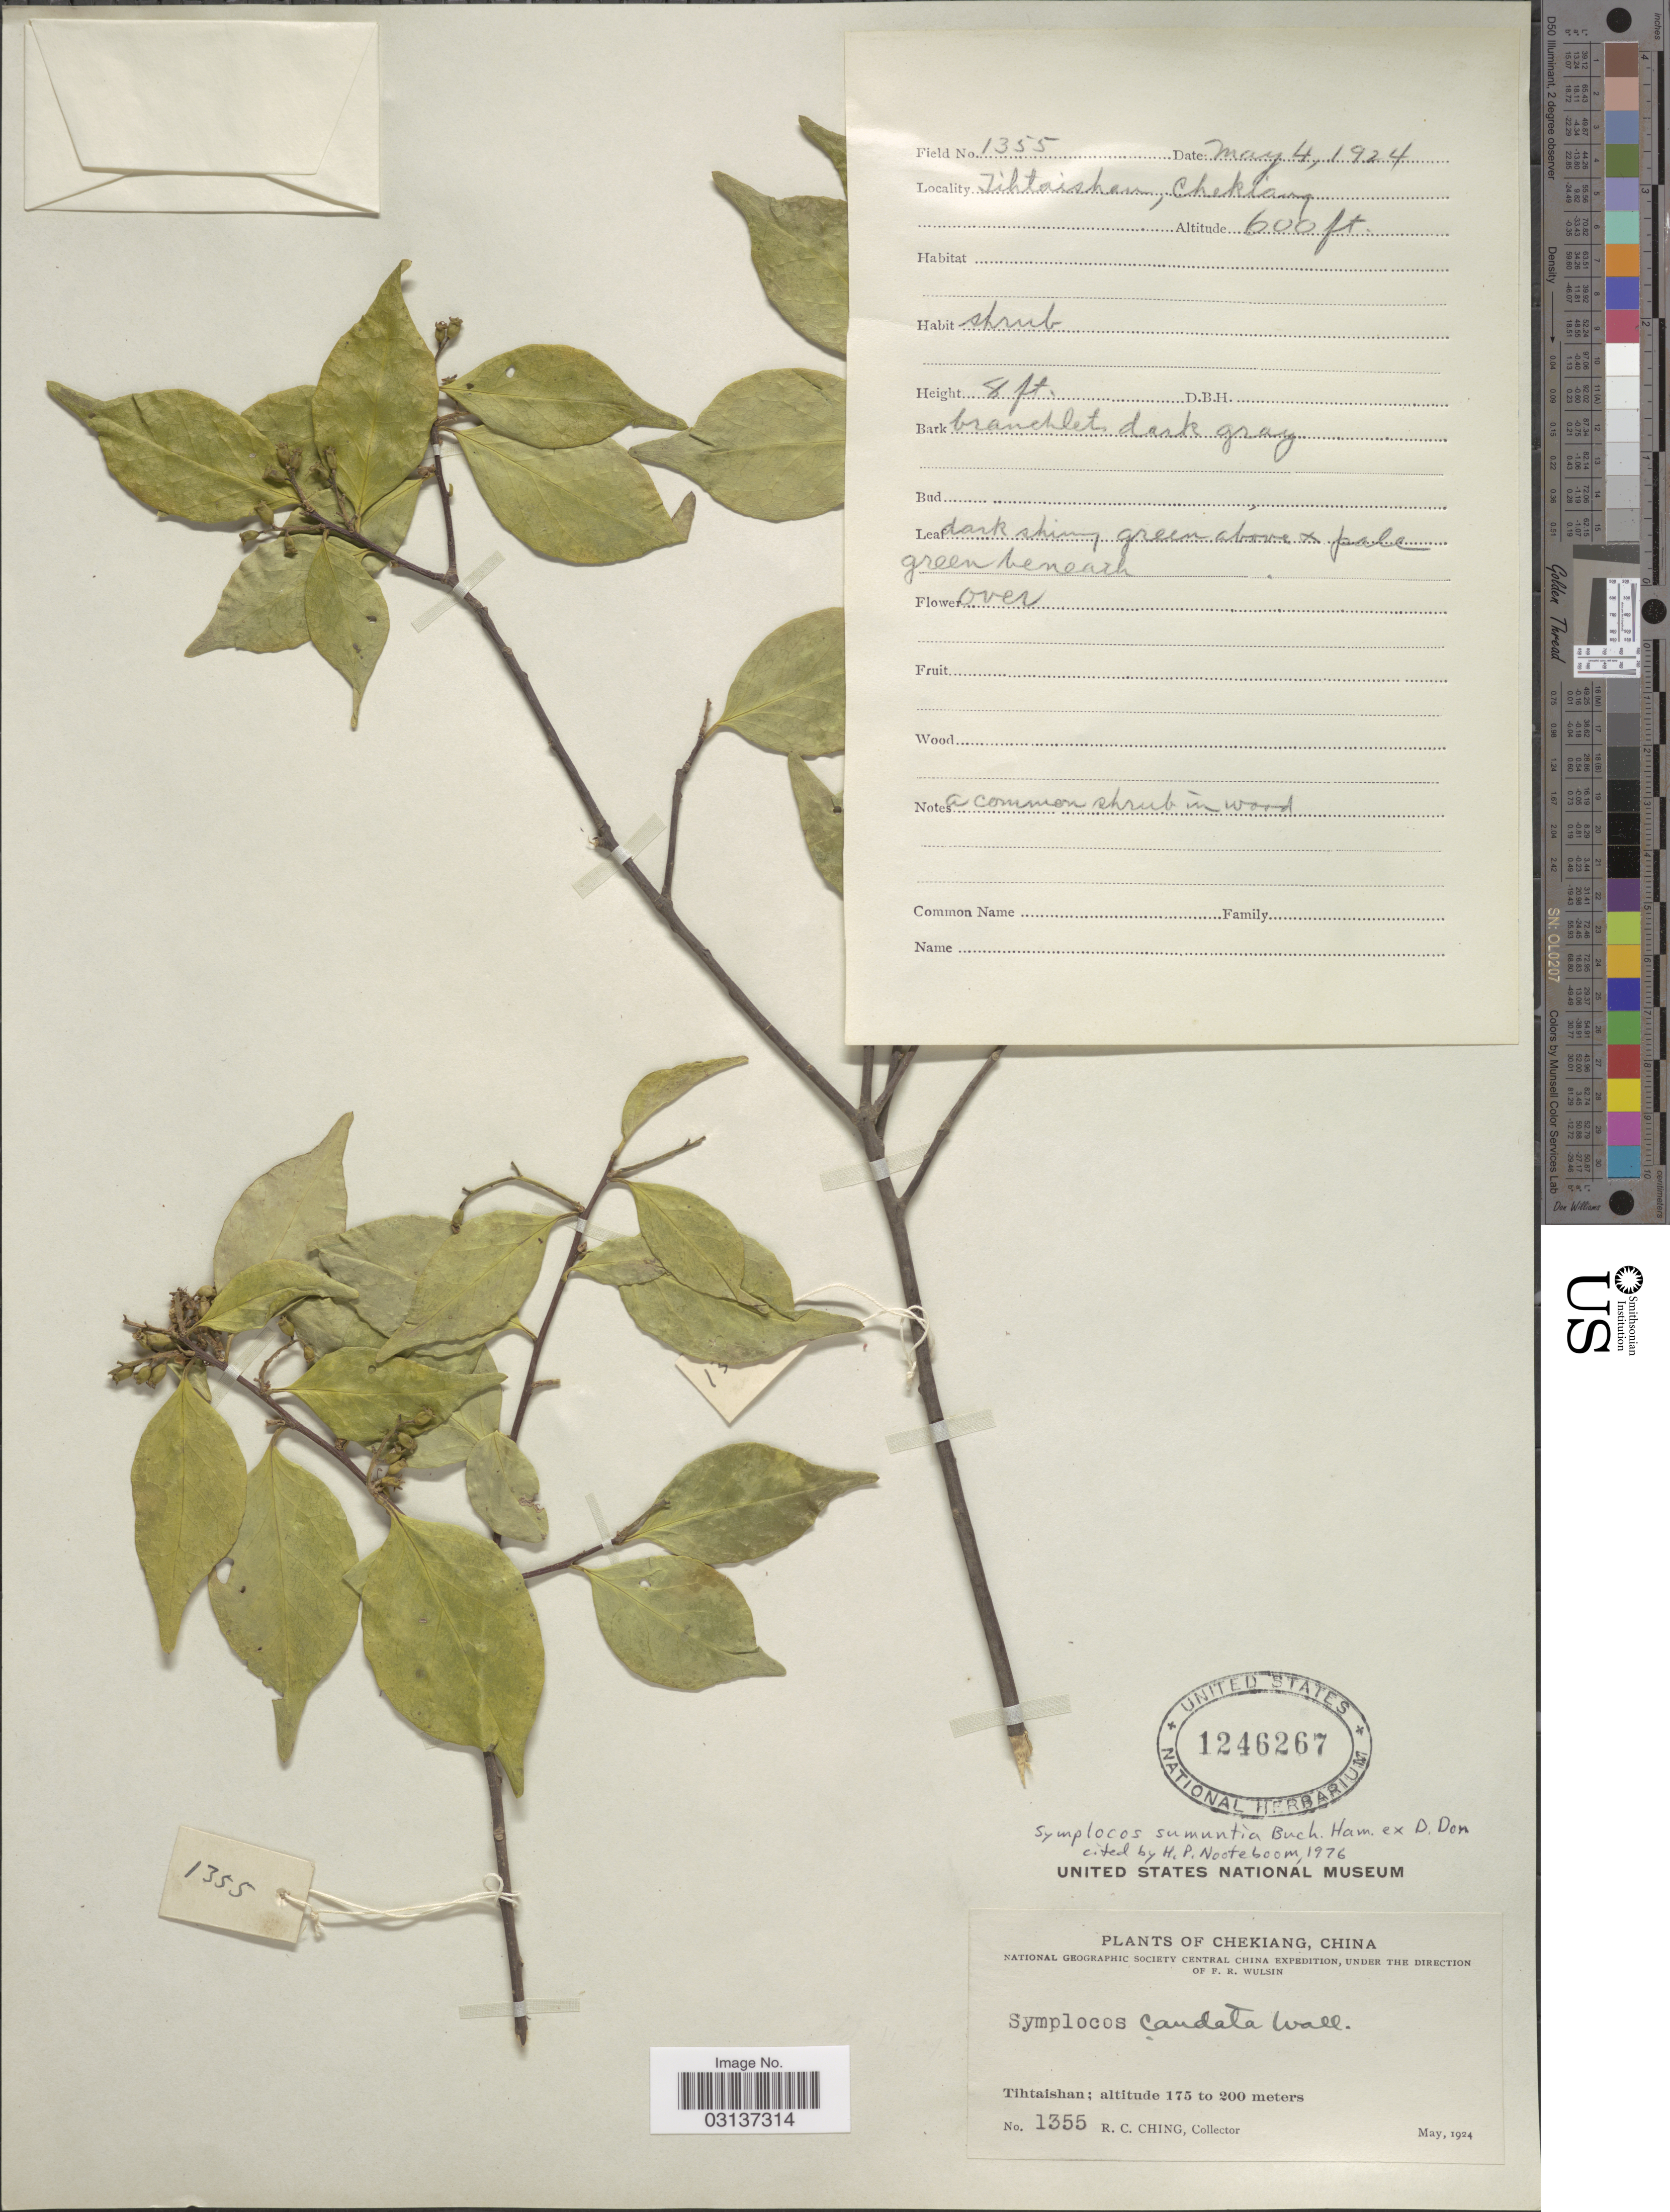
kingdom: Plantae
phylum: Tracheophyta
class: Magnoliopsida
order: Ericales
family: Symplocaceae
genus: Symplocos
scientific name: Symplocos sumuntia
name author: Buch.-Ham. ex D. Don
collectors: R. C. Ching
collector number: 1355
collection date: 1924-05-04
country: China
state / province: Zhejiang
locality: Chekiang. Tihtaishan.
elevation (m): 183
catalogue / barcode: US 1246267